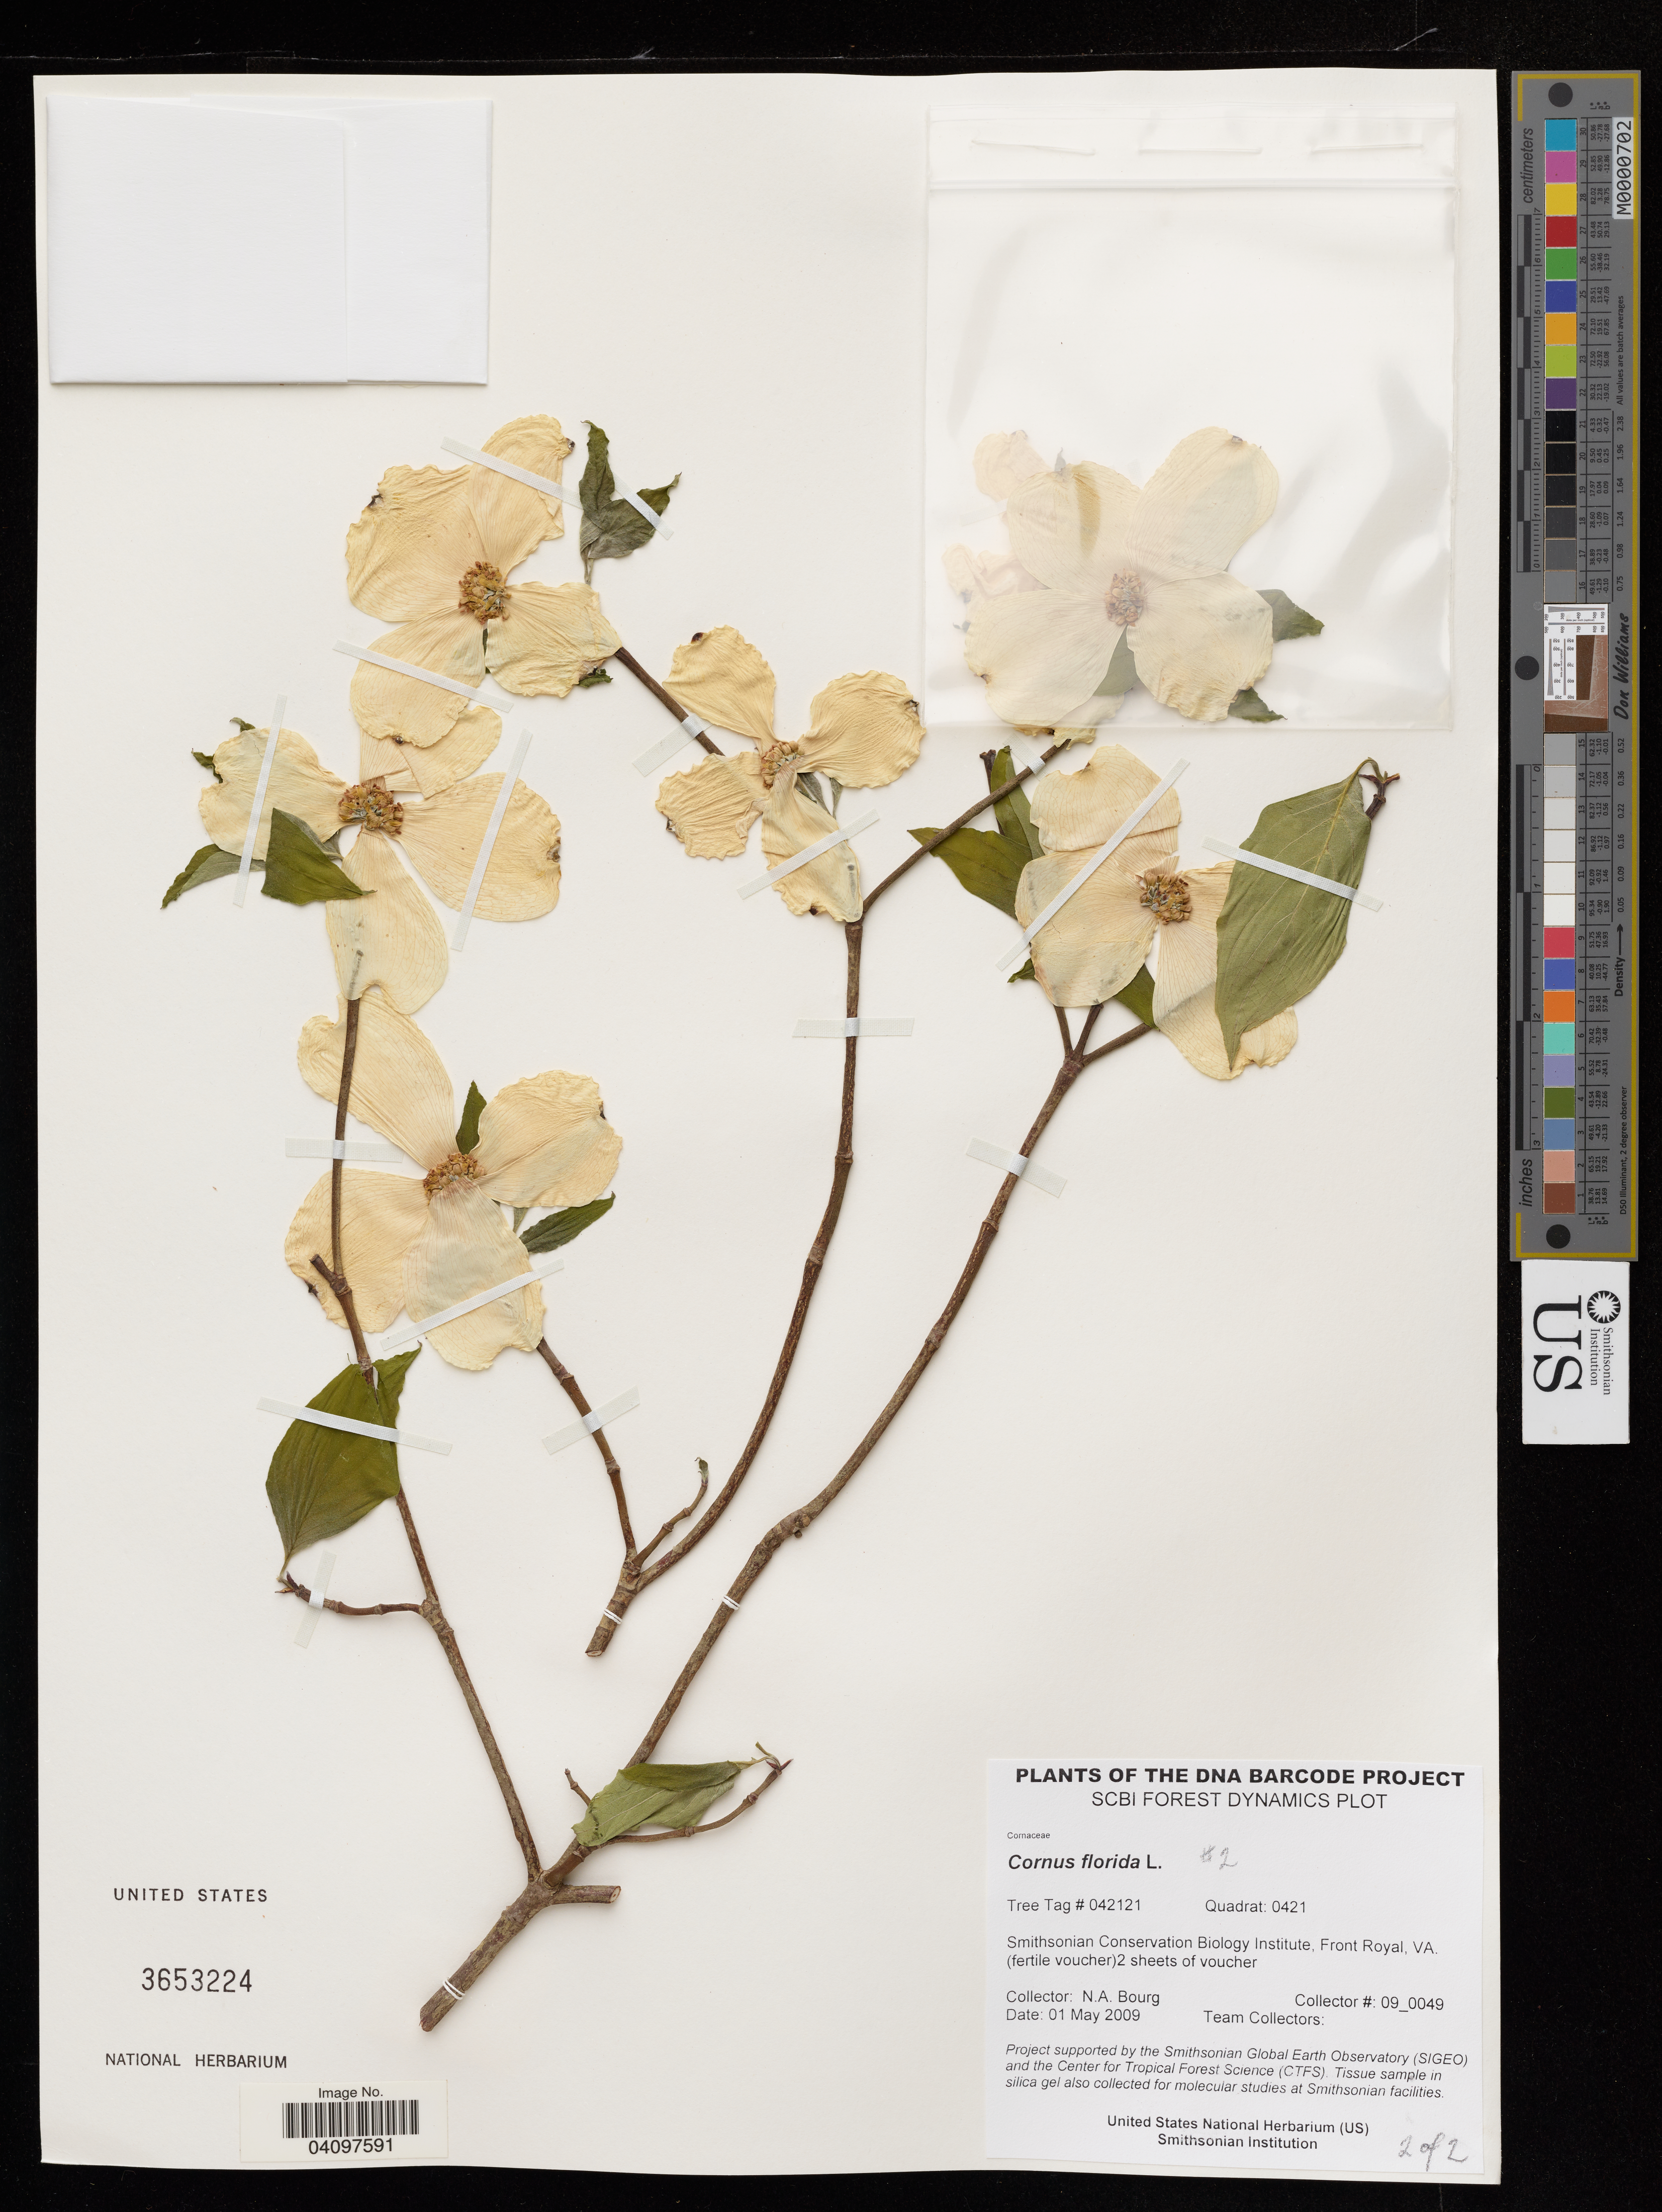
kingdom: Plantae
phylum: Tracheophyta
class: Magnoliopsida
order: Cornales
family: Cornaceae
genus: Cornus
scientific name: Cornus florida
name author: L.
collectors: N. A. Bourg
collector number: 09_0049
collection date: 2009-05-01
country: United States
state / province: Virginia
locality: Smithsonian Conservation Biology Institute, Front Royal.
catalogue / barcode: US 3653224